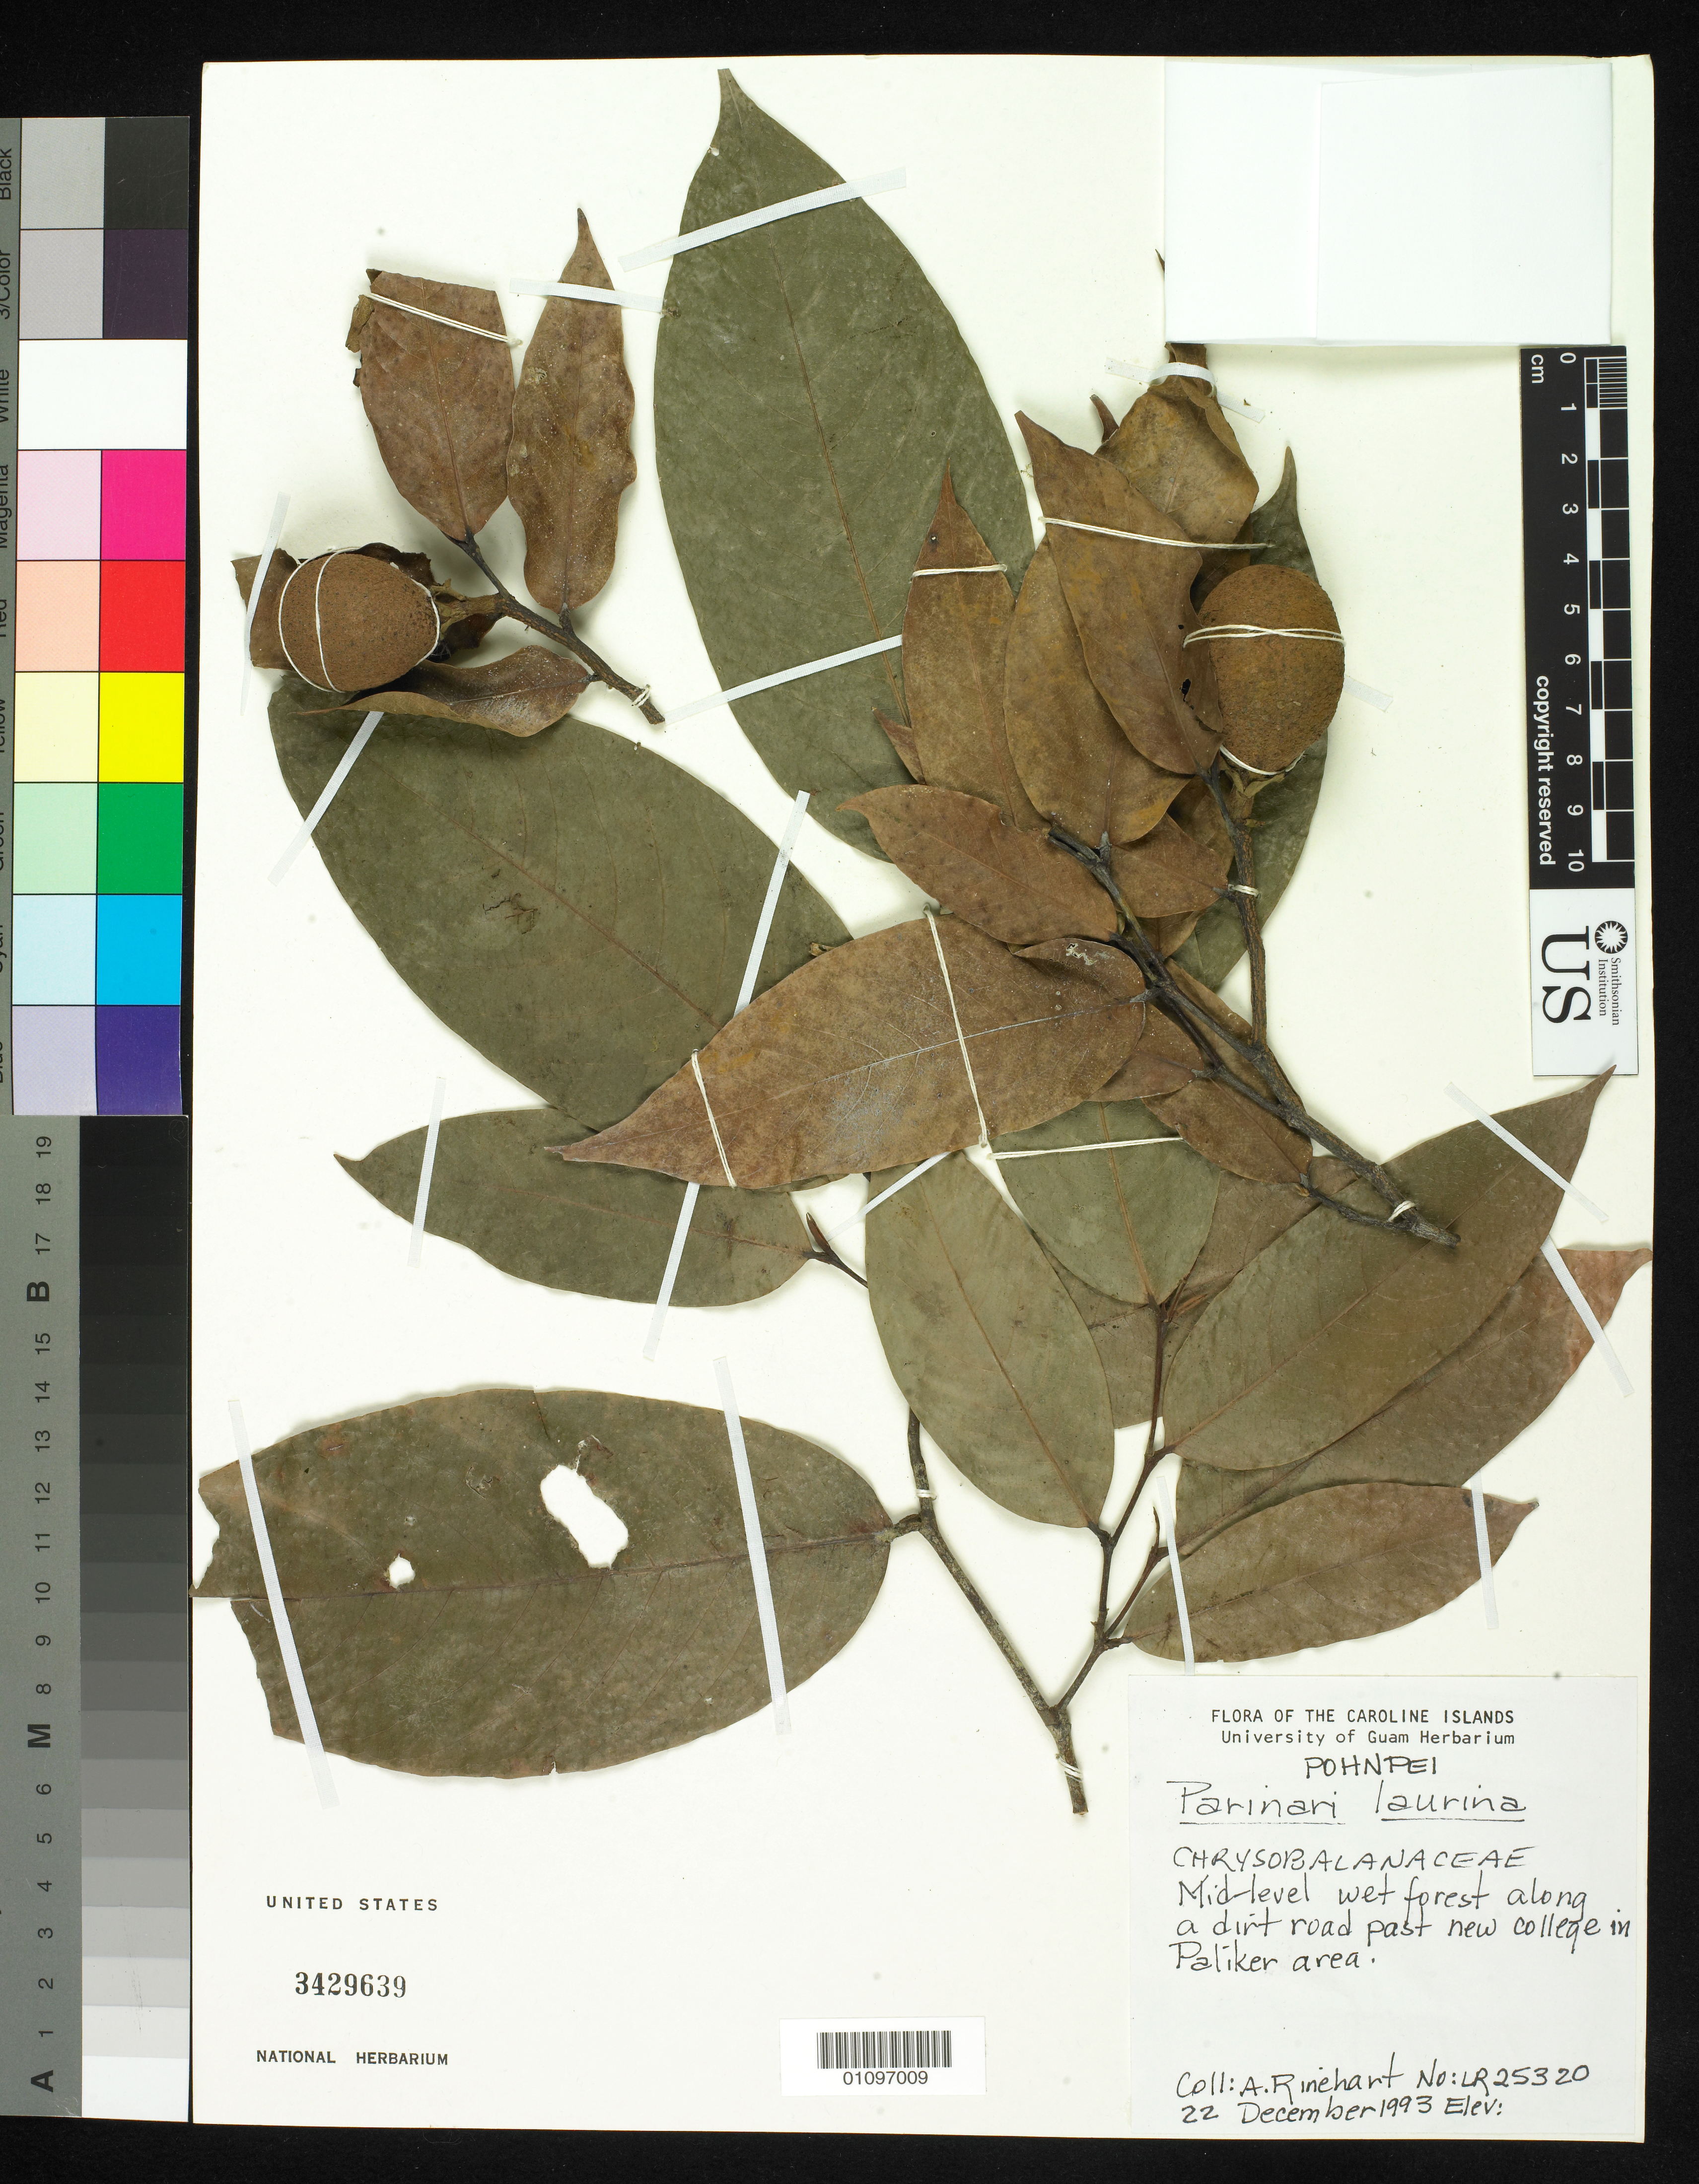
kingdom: Plantae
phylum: Tracheophyta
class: Magnoliopsida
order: Malpighiales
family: Chrysobalanaceae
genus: Parinari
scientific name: Parinari laurina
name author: A. Gray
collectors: A. Rinehart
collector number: LR25320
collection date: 1993-12-22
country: Micronesia, Federated States of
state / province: Pohnpei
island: Pohnpei [Ponape]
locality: A dirt road past new college in Paliker area.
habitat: Mid level wet forest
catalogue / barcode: US 3429639